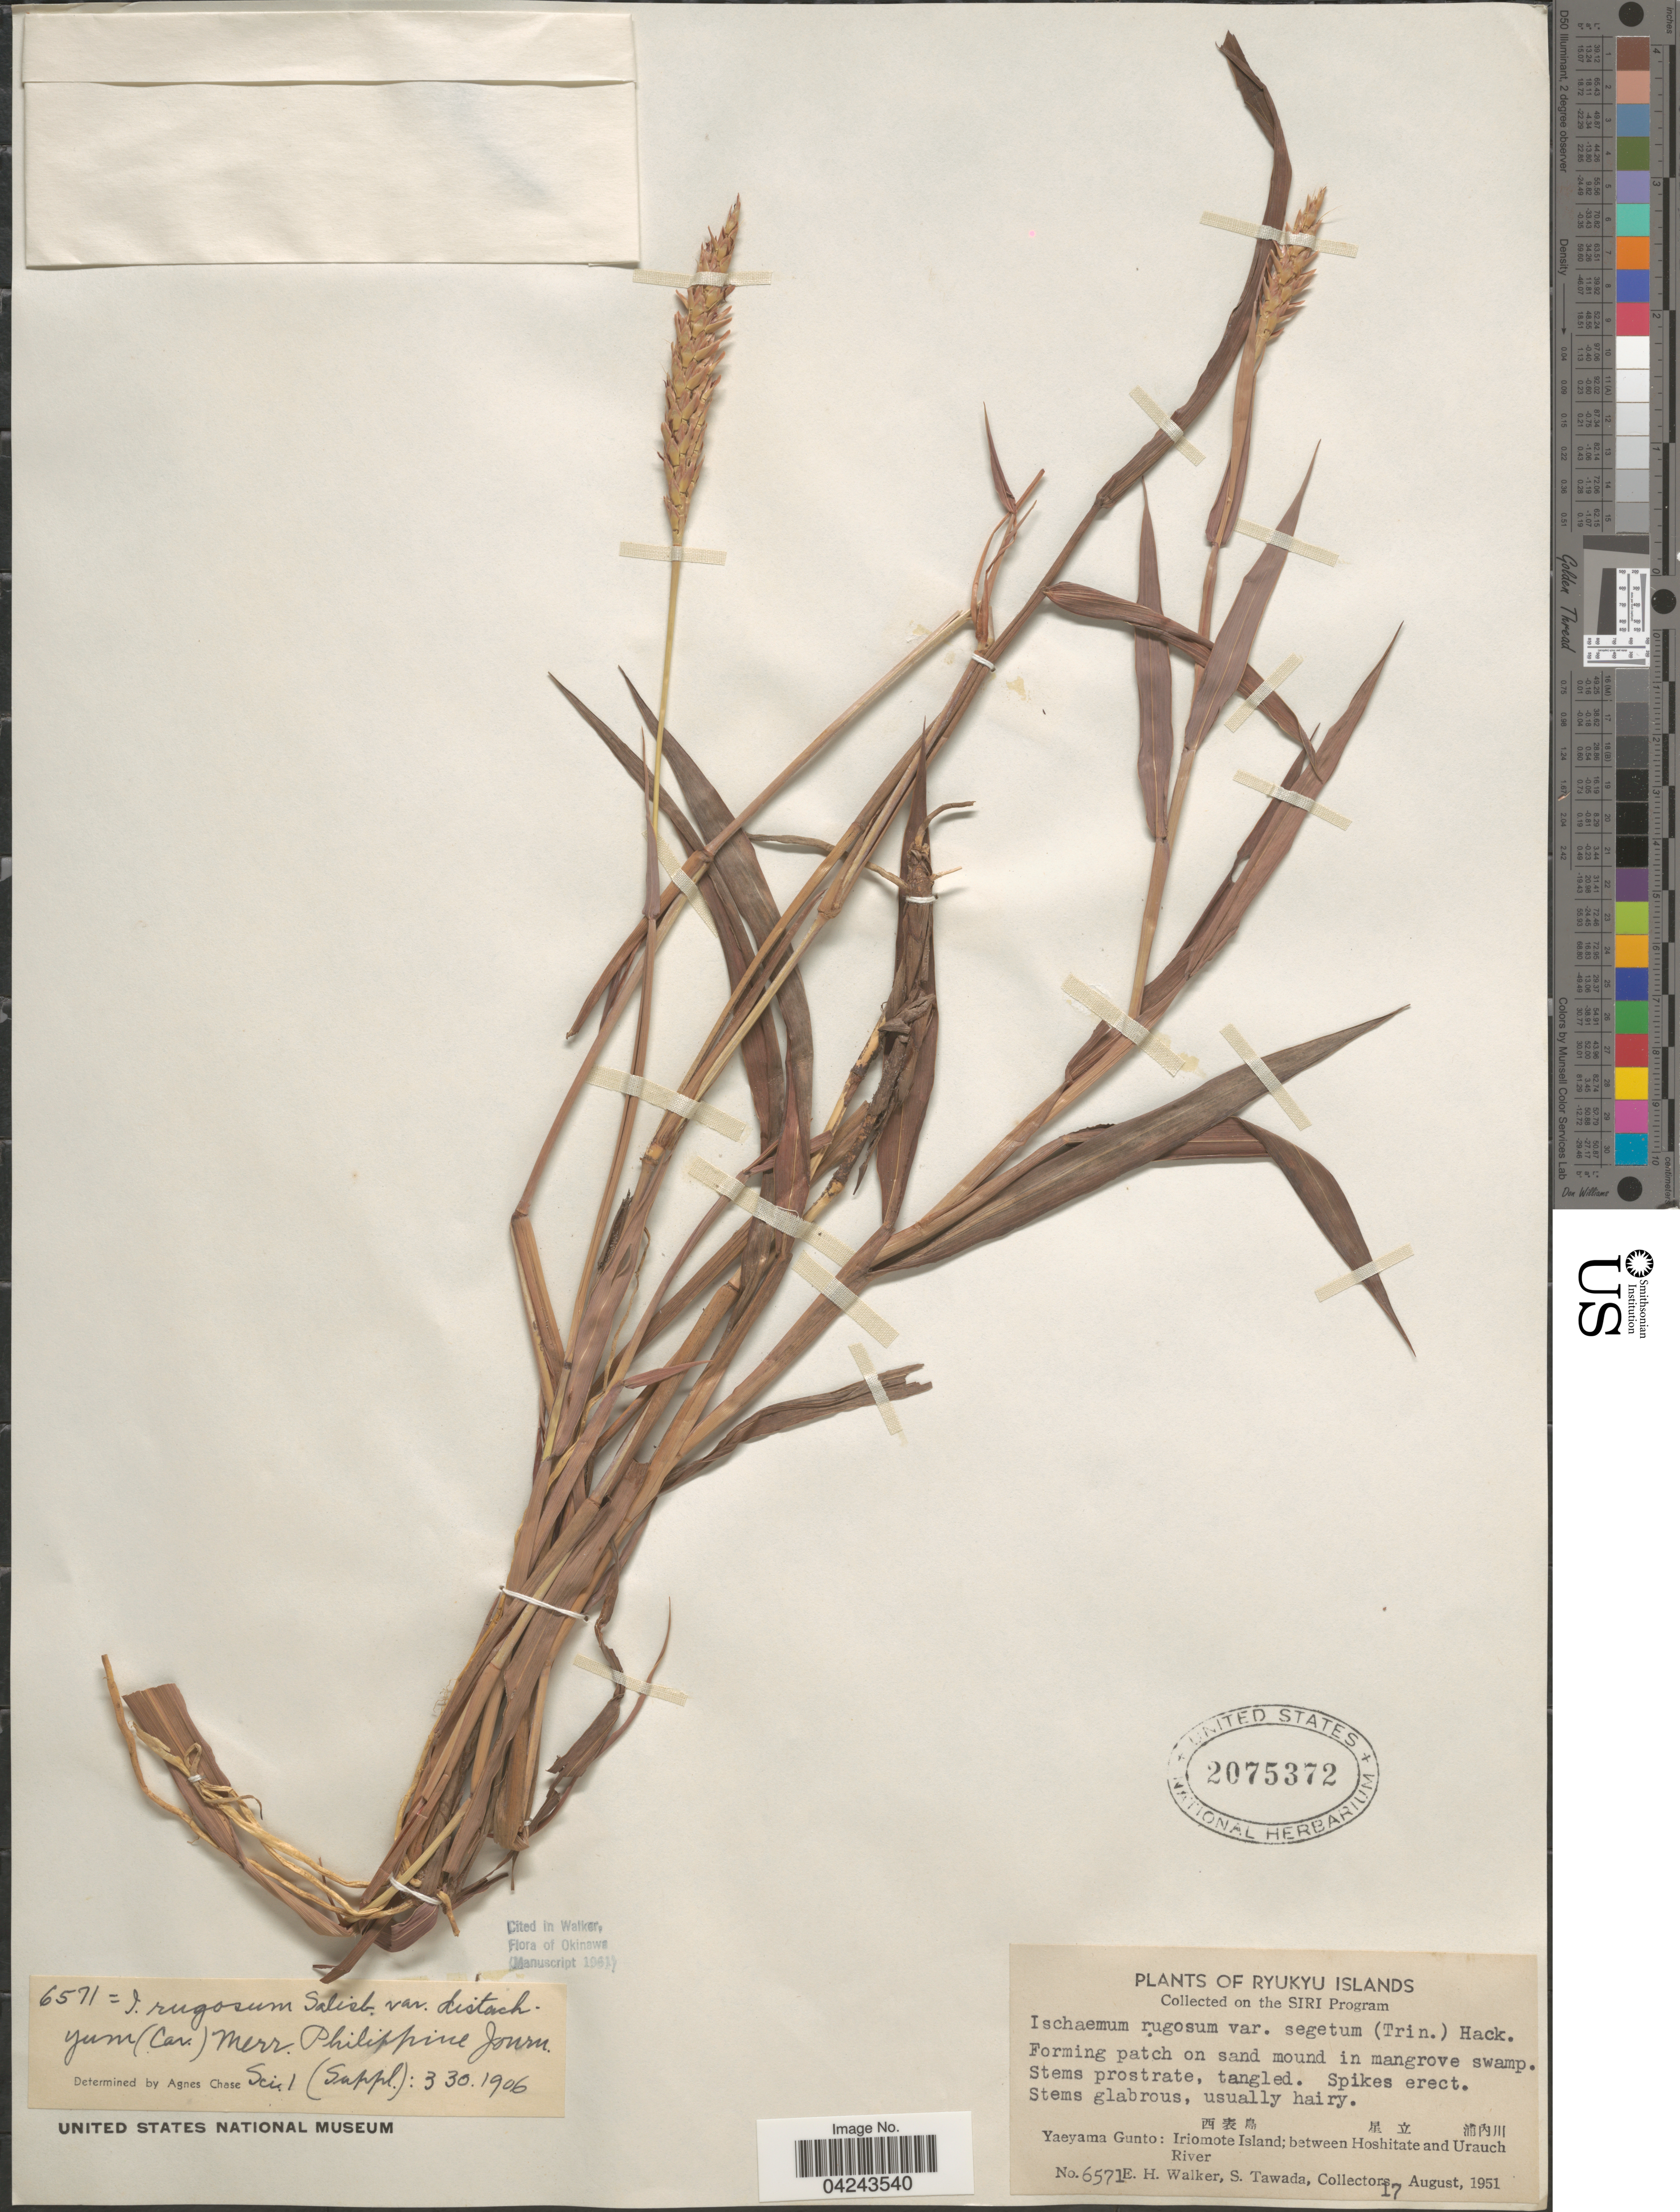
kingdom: Plantae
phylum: Tracheophyta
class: Liliopsida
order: Poales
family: Poaceae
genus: Ischaemum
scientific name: Ischaemum rugosum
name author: Salisb.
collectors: E. H. Walker & S. Tawada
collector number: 6571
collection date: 1951-08-17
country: Japan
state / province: Okinawa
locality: Ryukyu Islands. Yaeyama Gunto: Iriomote Island; between Hoshitate and Urauch River.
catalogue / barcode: US 2075372